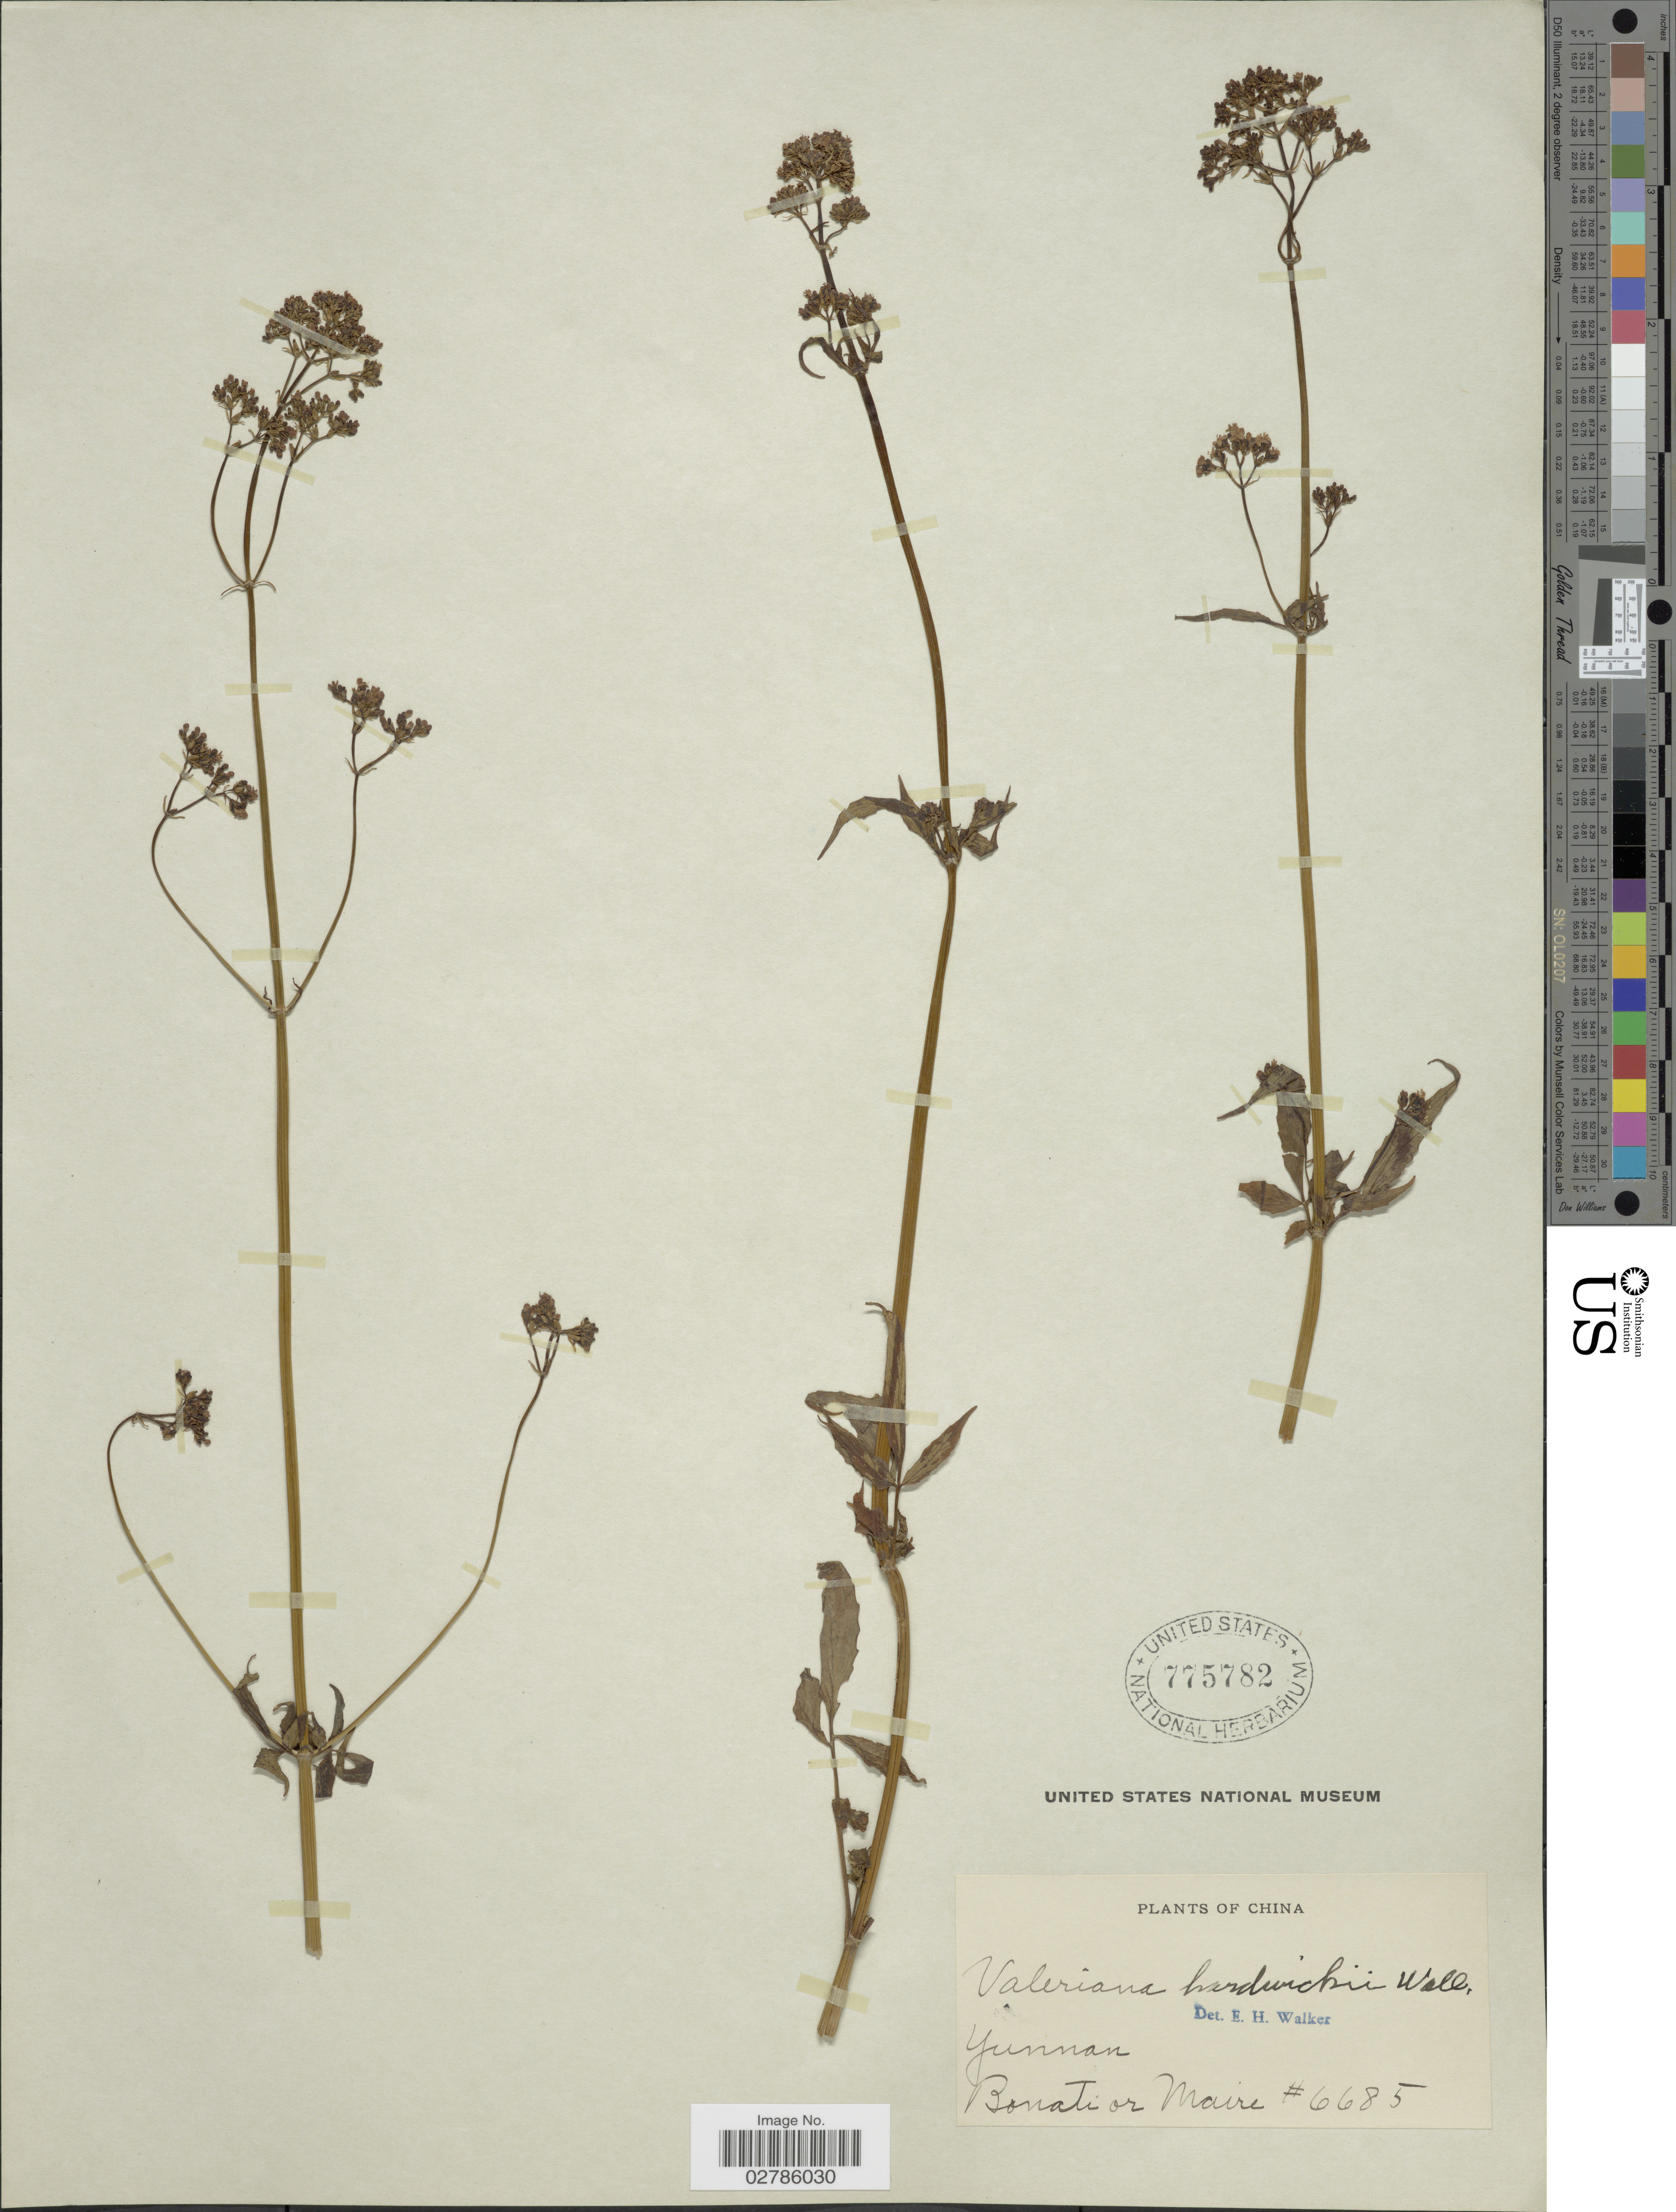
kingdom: Plantae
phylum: Tracheophyta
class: Magnoliopsida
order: Dipsacales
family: Caprifoliaceae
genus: Valeriana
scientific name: Valeriana hardwickii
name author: Wall.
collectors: B. Maire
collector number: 6685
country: China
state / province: Yunnan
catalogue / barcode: US 775782